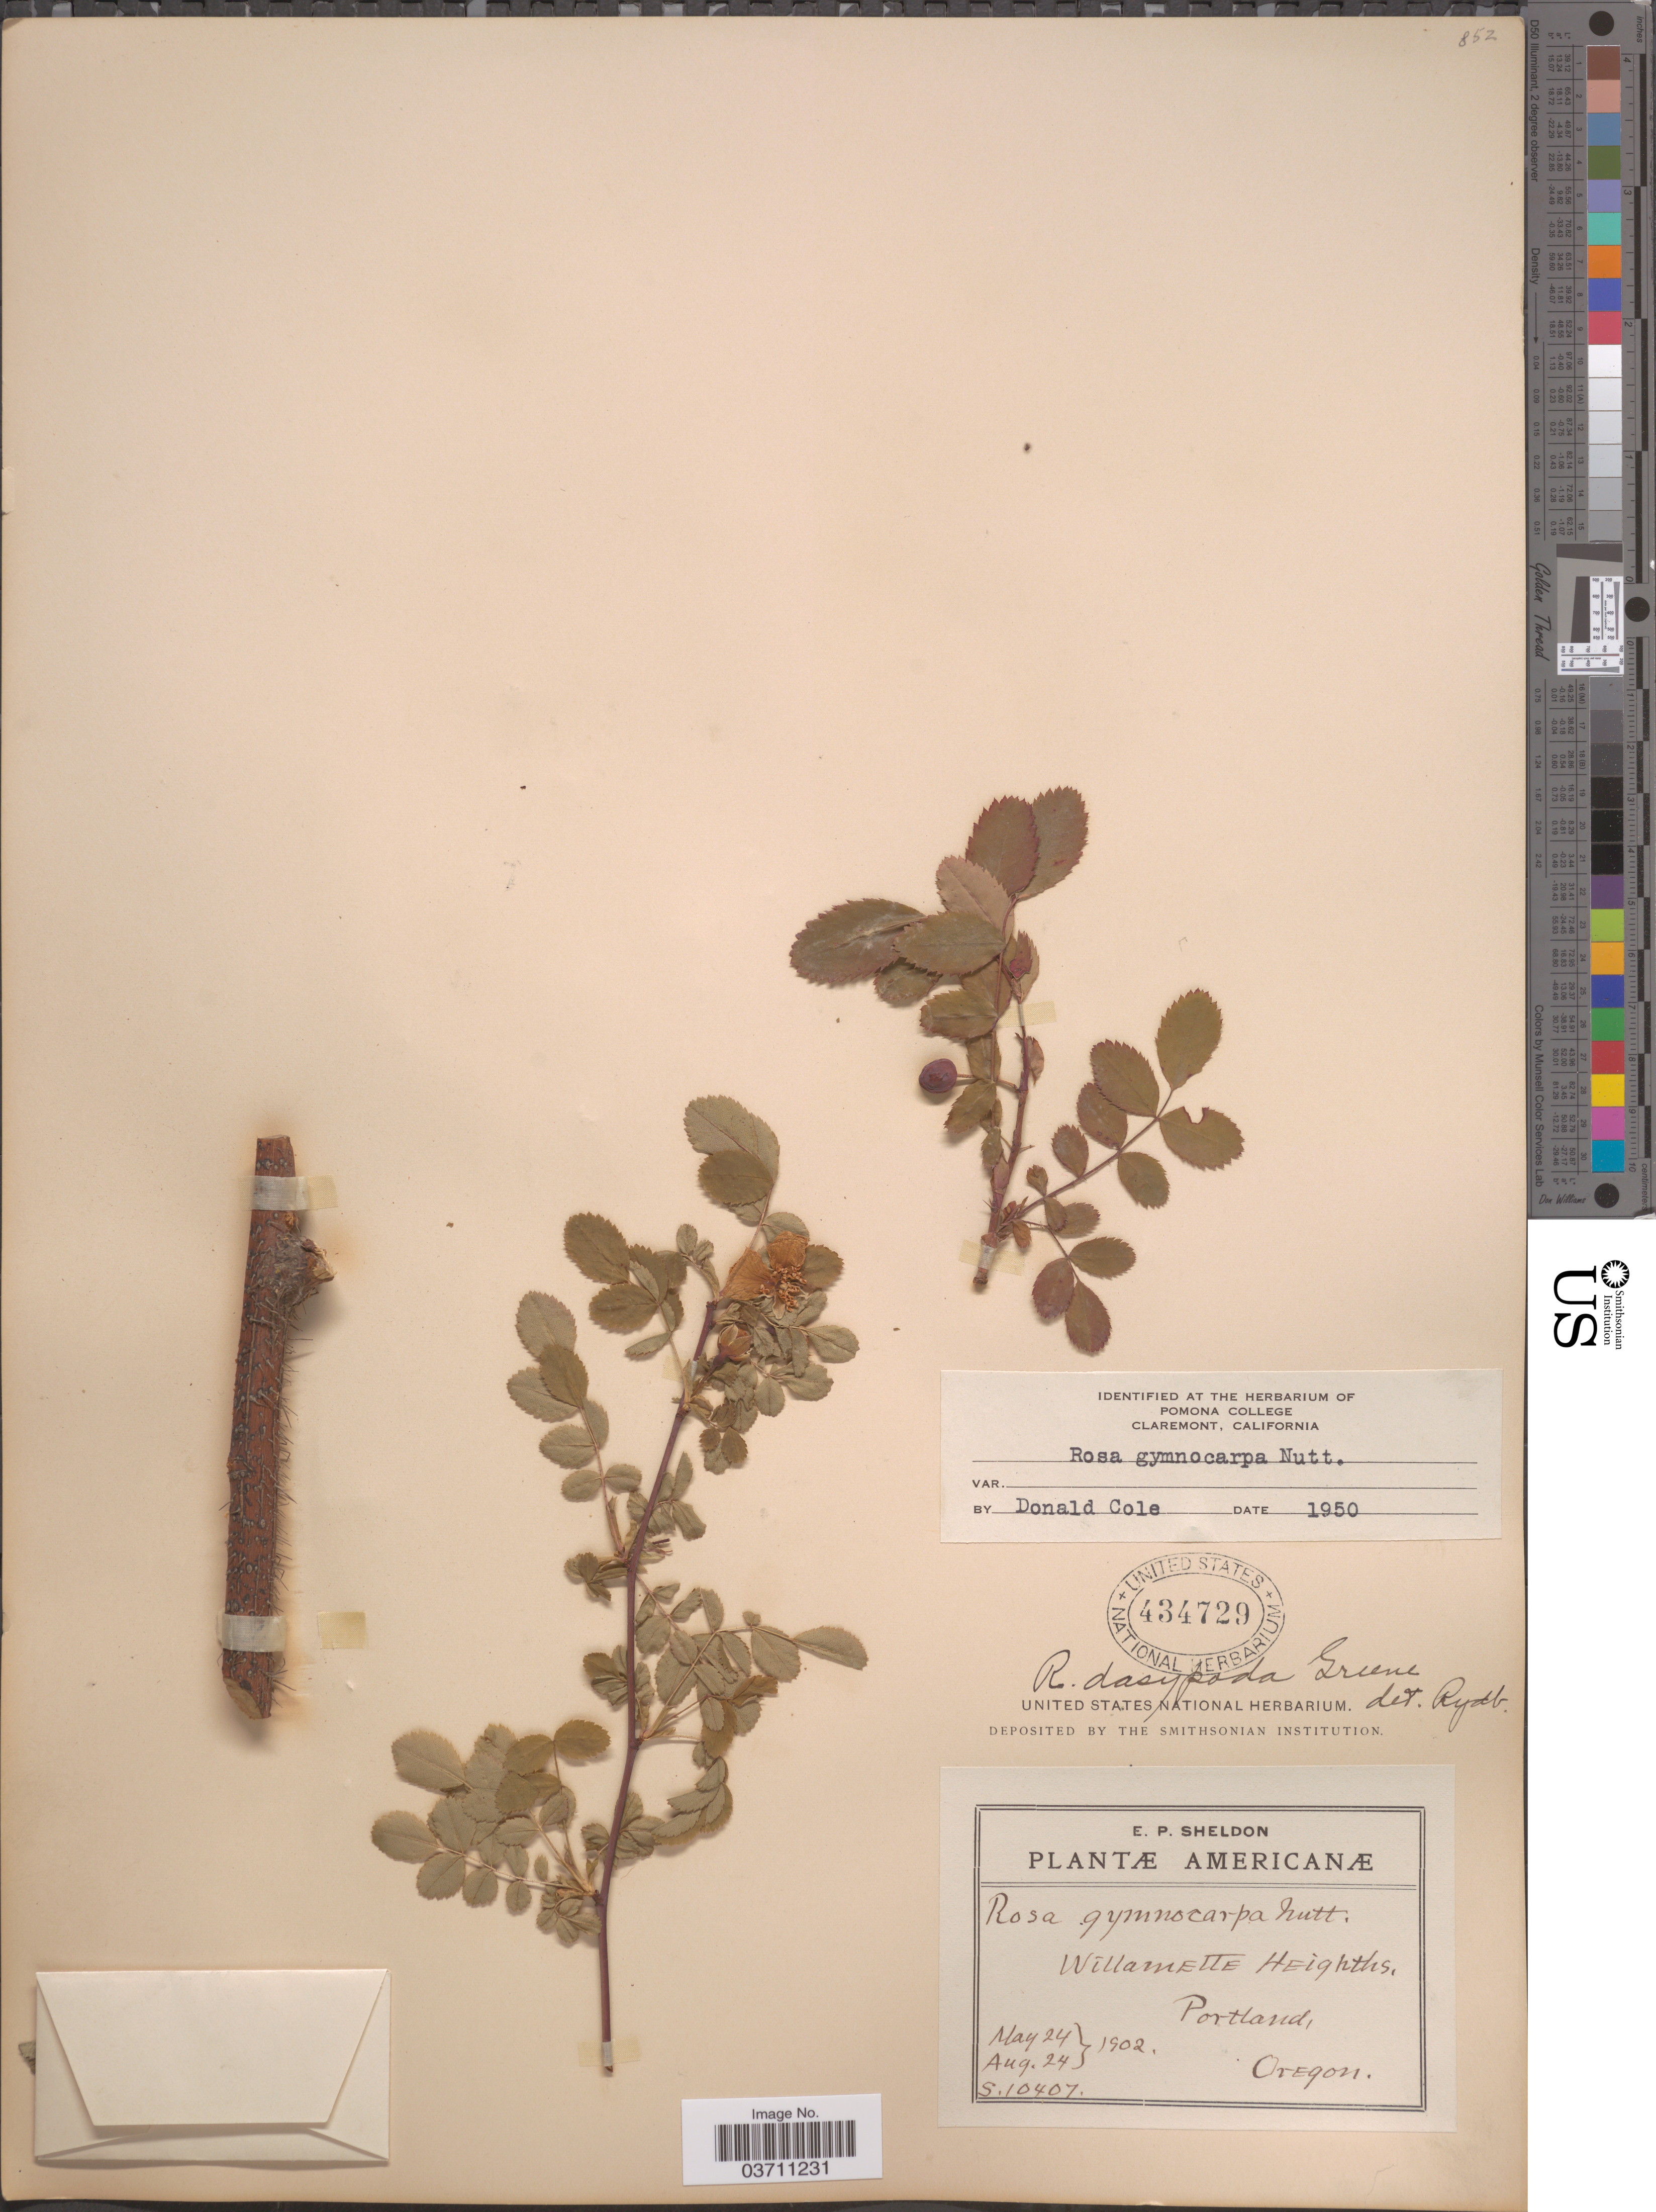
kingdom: Plantae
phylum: Tracheophyta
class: Magnoliopsida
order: Rosales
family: Rosaceae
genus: Rosa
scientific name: Rosa gymnocarpa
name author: Nutt.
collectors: E. P. Sheldon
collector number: S10407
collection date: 1902-05-24/1902-08-24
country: United States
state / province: Oregon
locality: Willamette Heights, Portland.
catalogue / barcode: US 434729